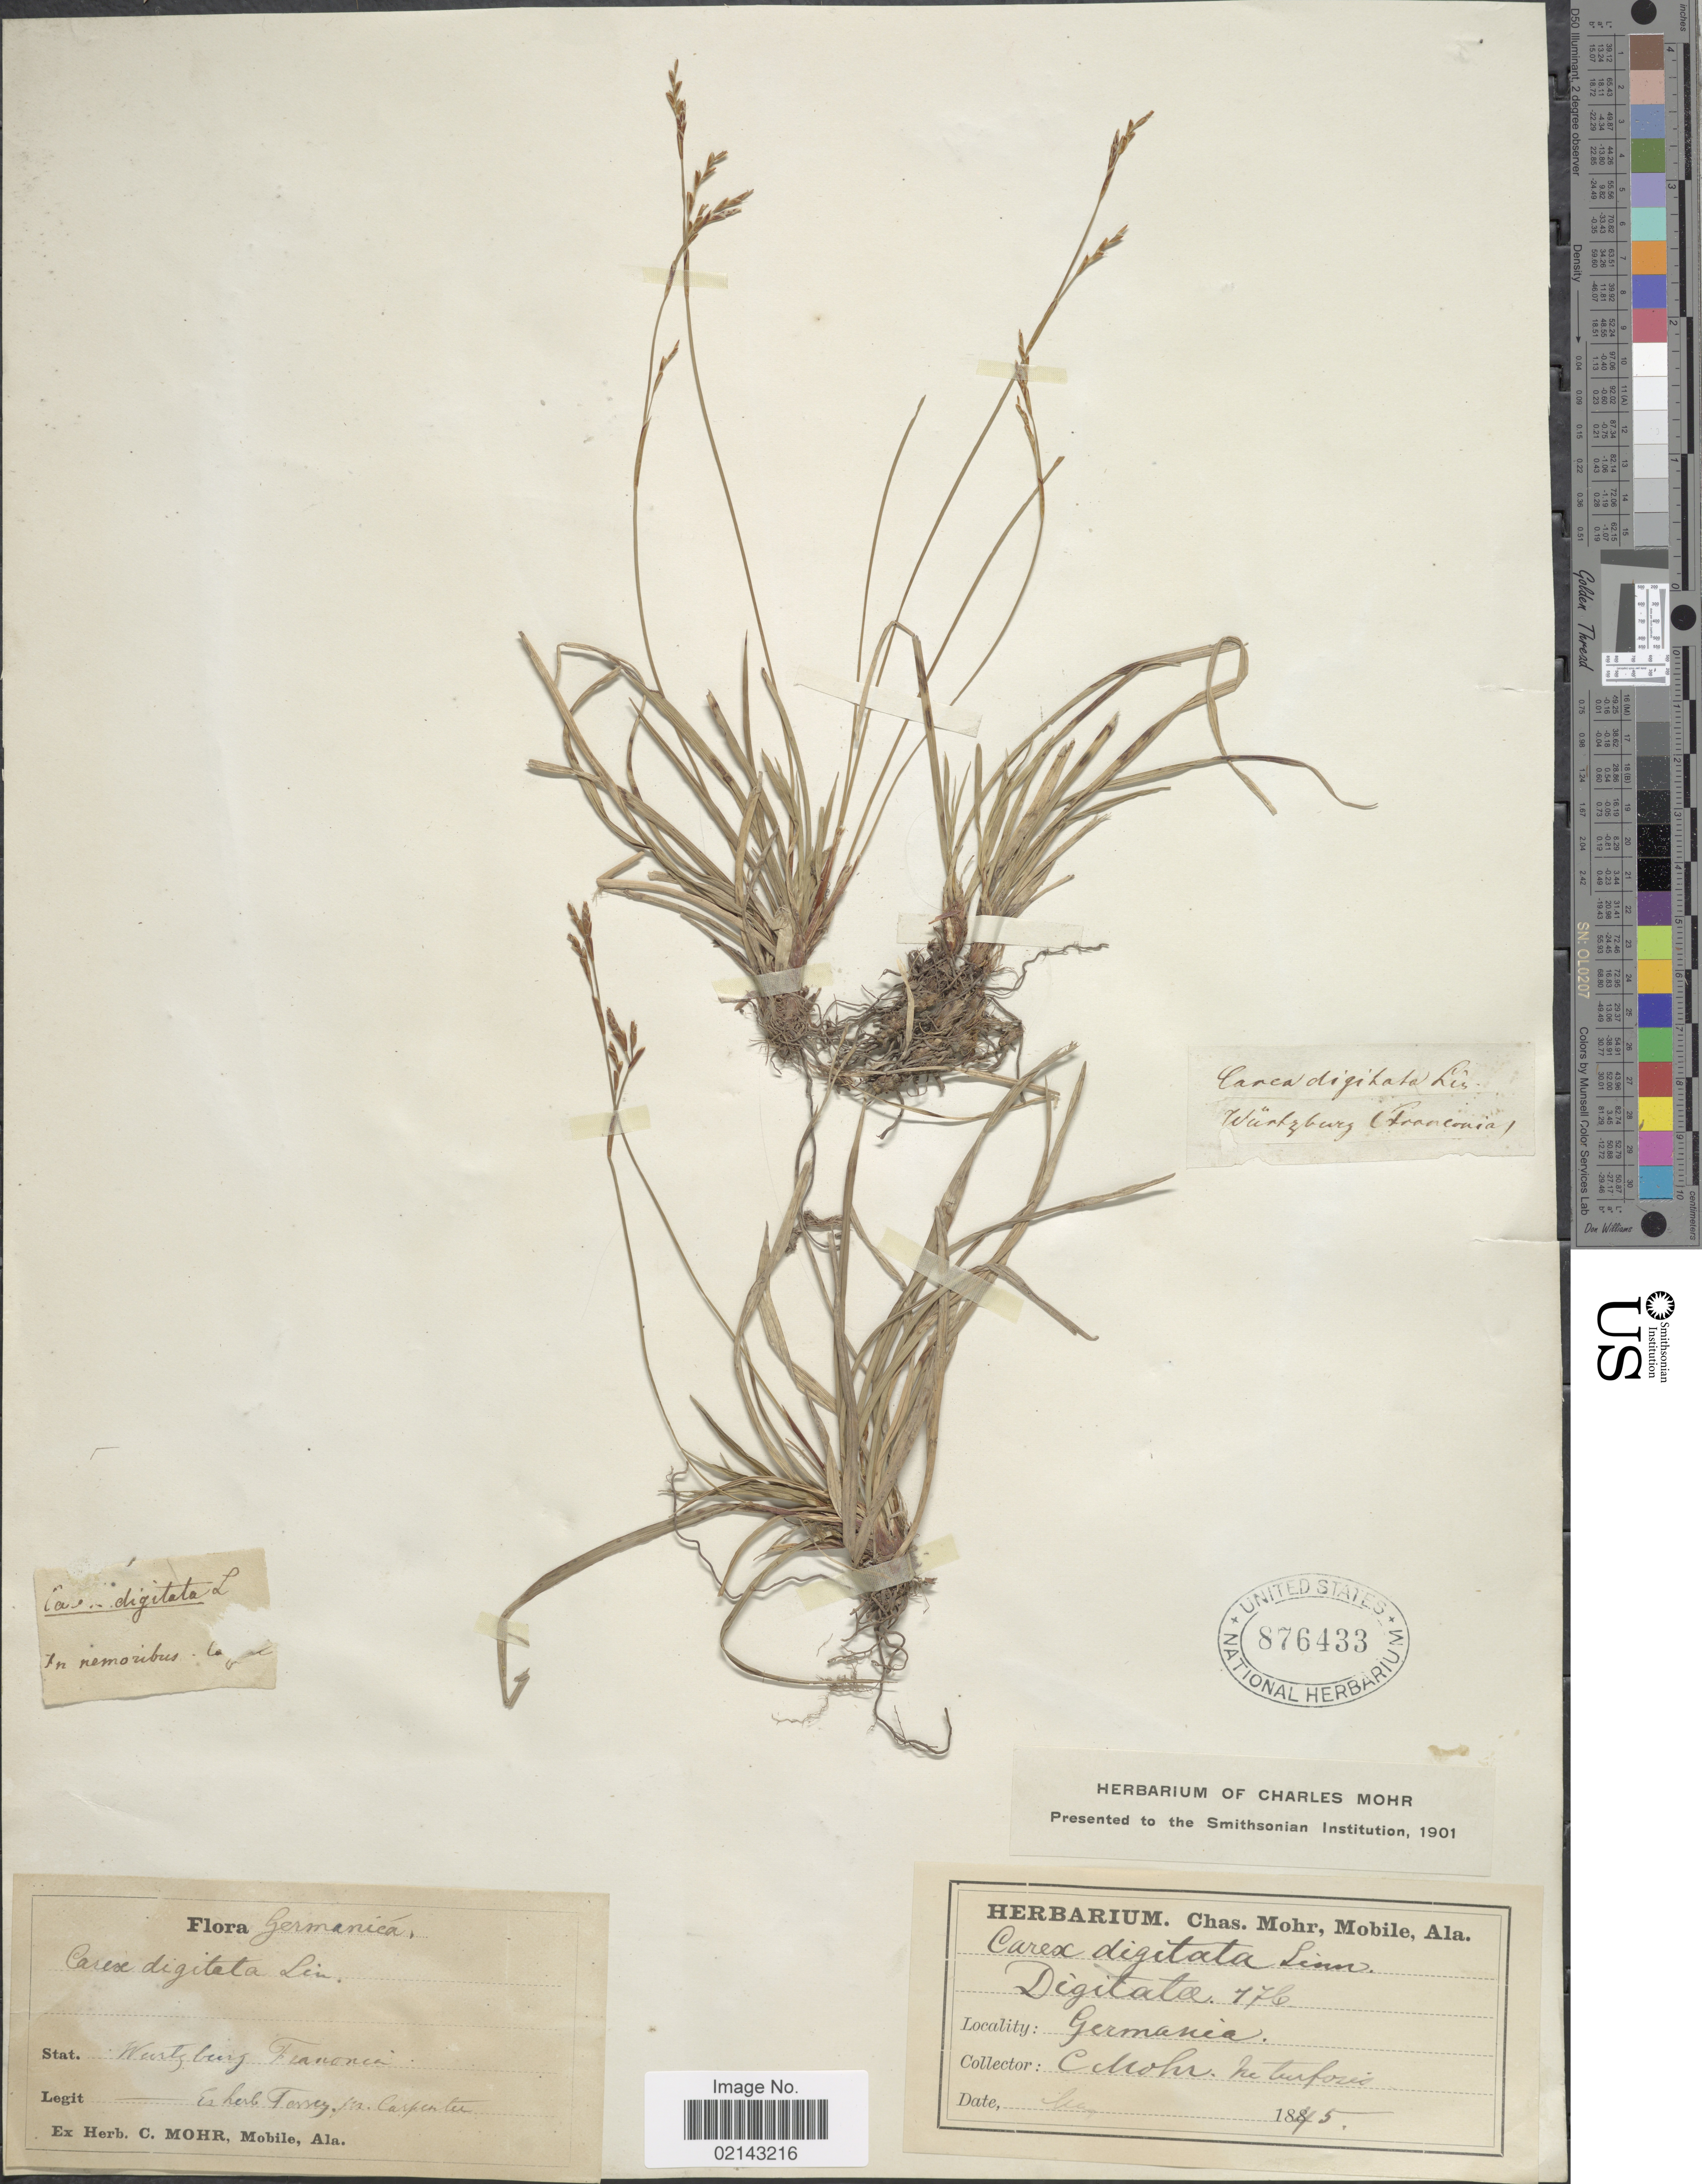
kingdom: Plantae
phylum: Tracheophyta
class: Liliopsida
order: Poales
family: Cyperaceae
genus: Carex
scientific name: Carex digitata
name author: L.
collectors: C. T. Mohr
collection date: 1845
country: Germany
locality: Germanica. In turfosis. Wurtzburg. Franonia.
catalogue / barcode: US 876433